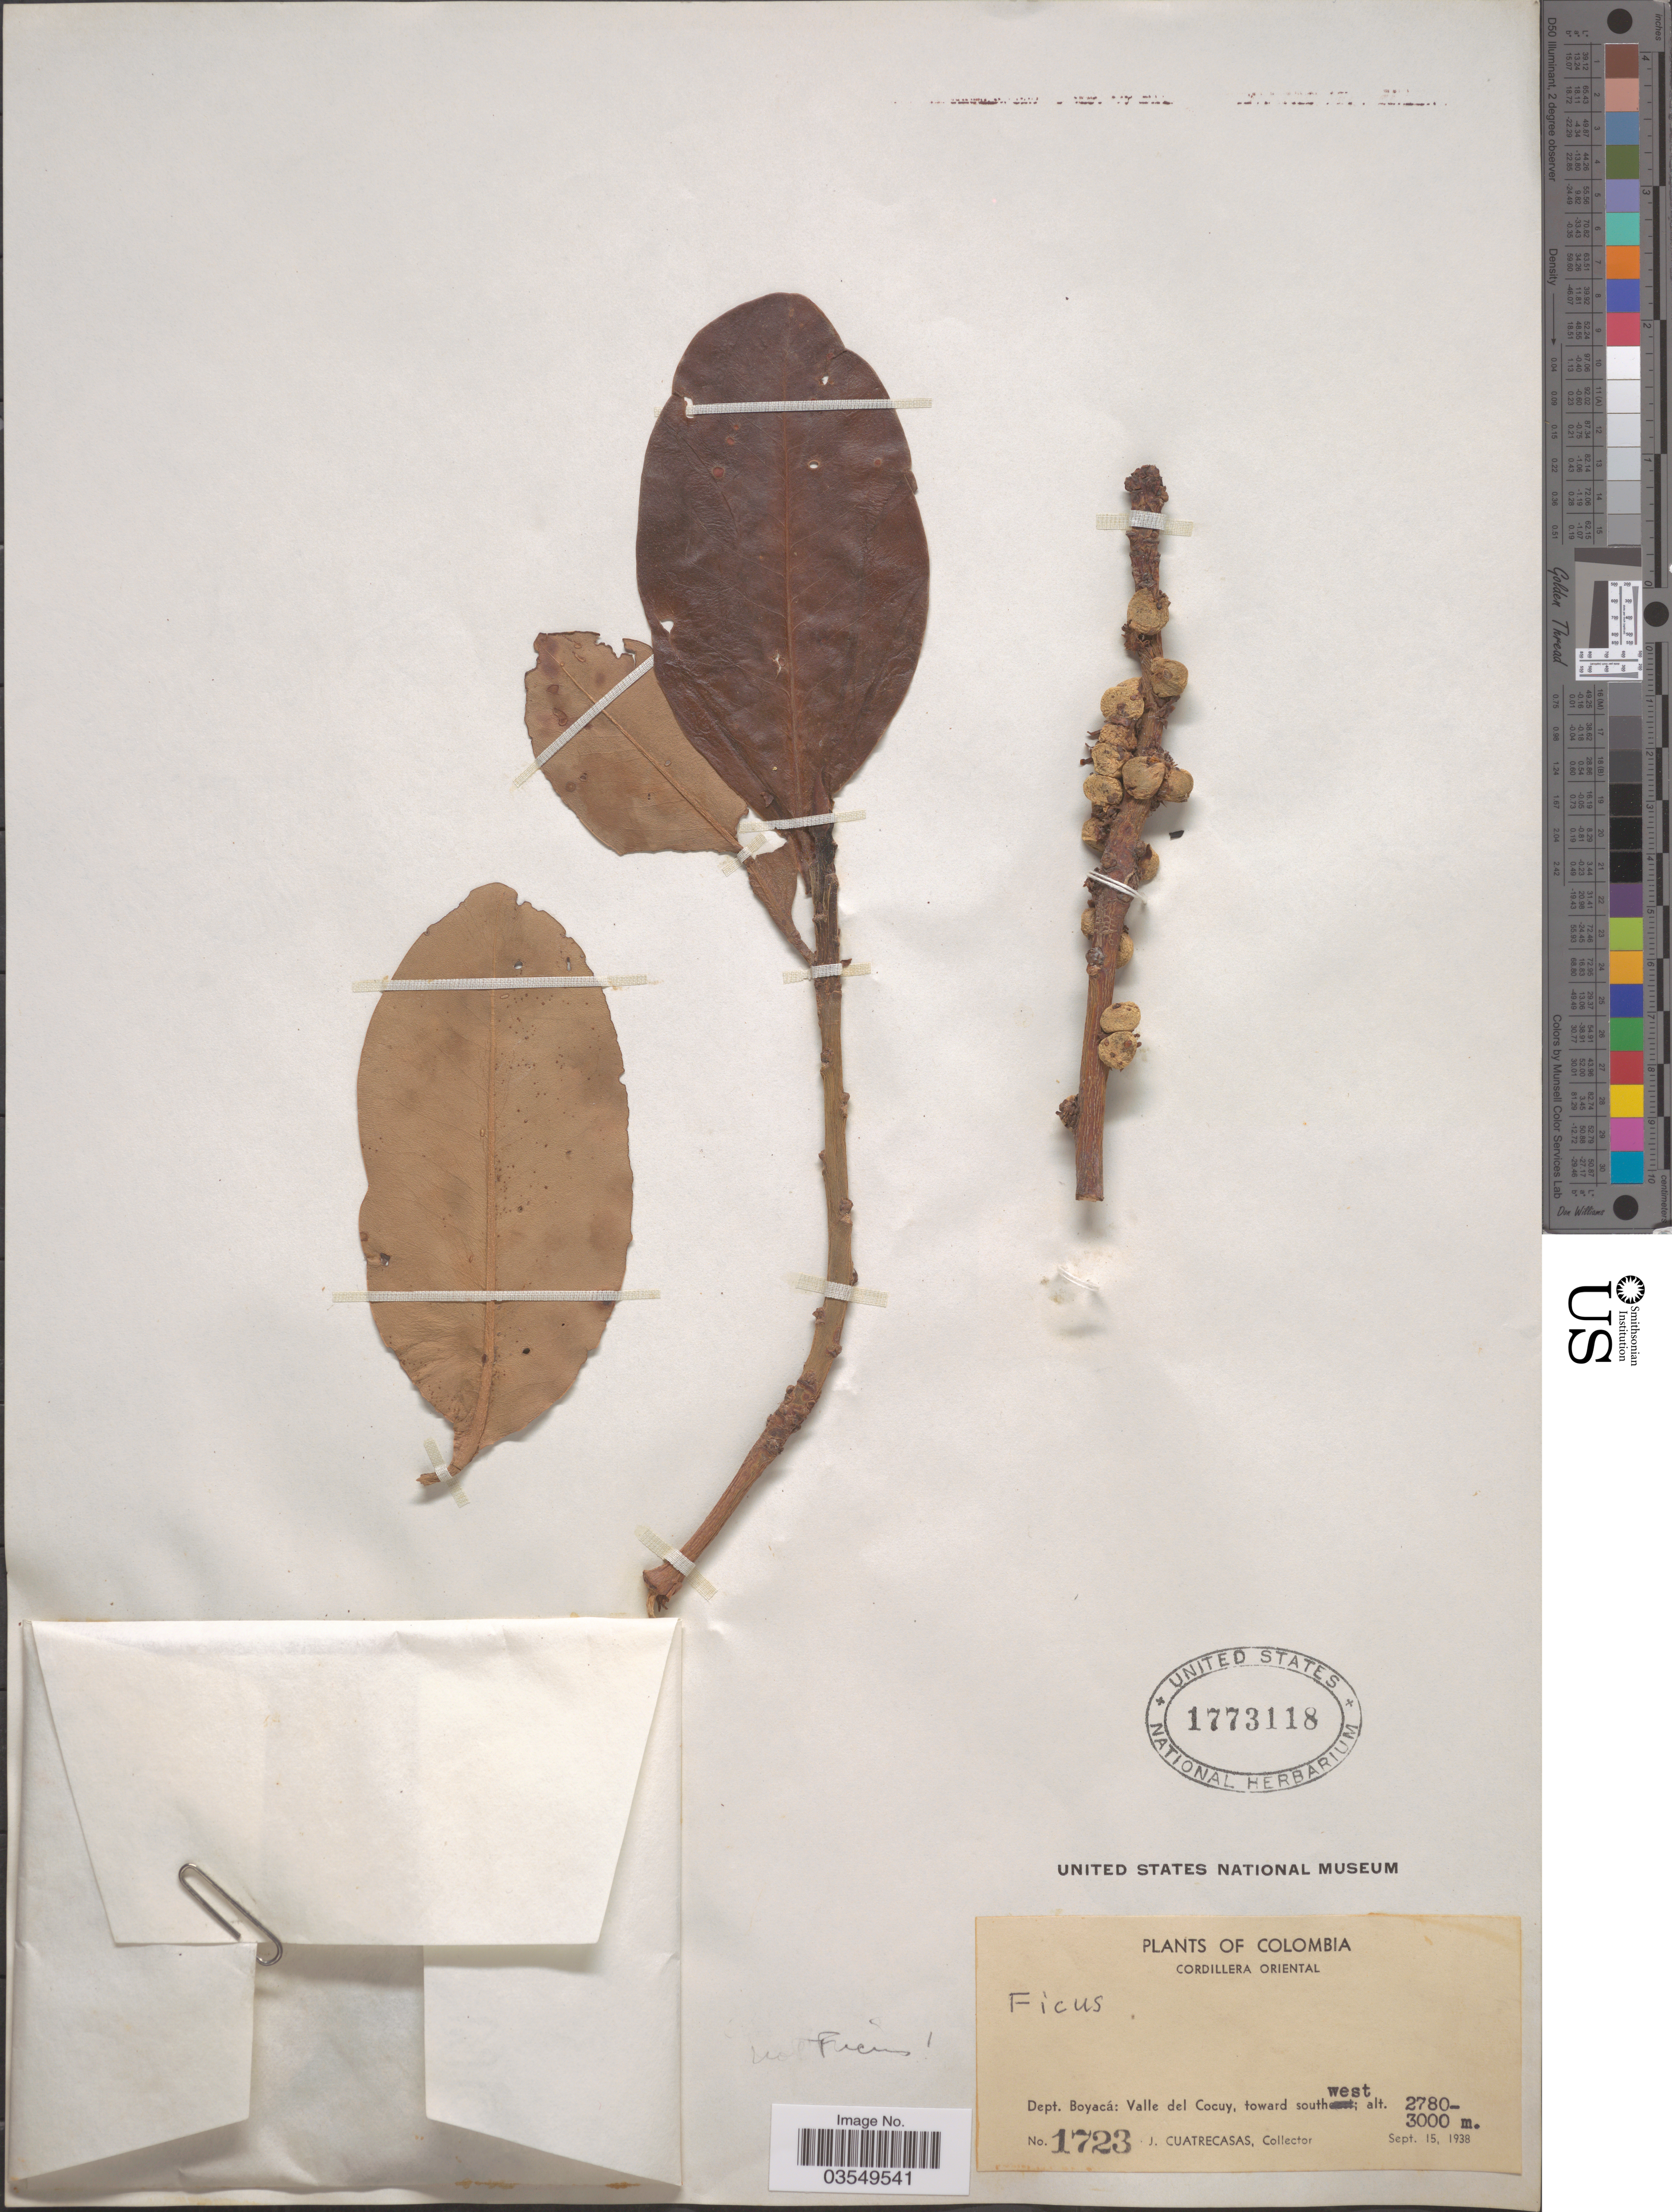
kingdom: Plantae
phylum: Tracheophyta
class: Magnoliopsida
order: Rosales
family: Moraceae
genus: Ficus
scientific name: Ficus sp.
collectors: J. Cuatrecasas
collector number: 1723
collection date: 1938-09-15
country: Colombia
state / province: Boyacá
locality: Cordillera Oriental. Dept. Boyacá: Valle del Cocuy, toward southwest.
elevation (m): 2780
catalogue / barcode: US 1773118